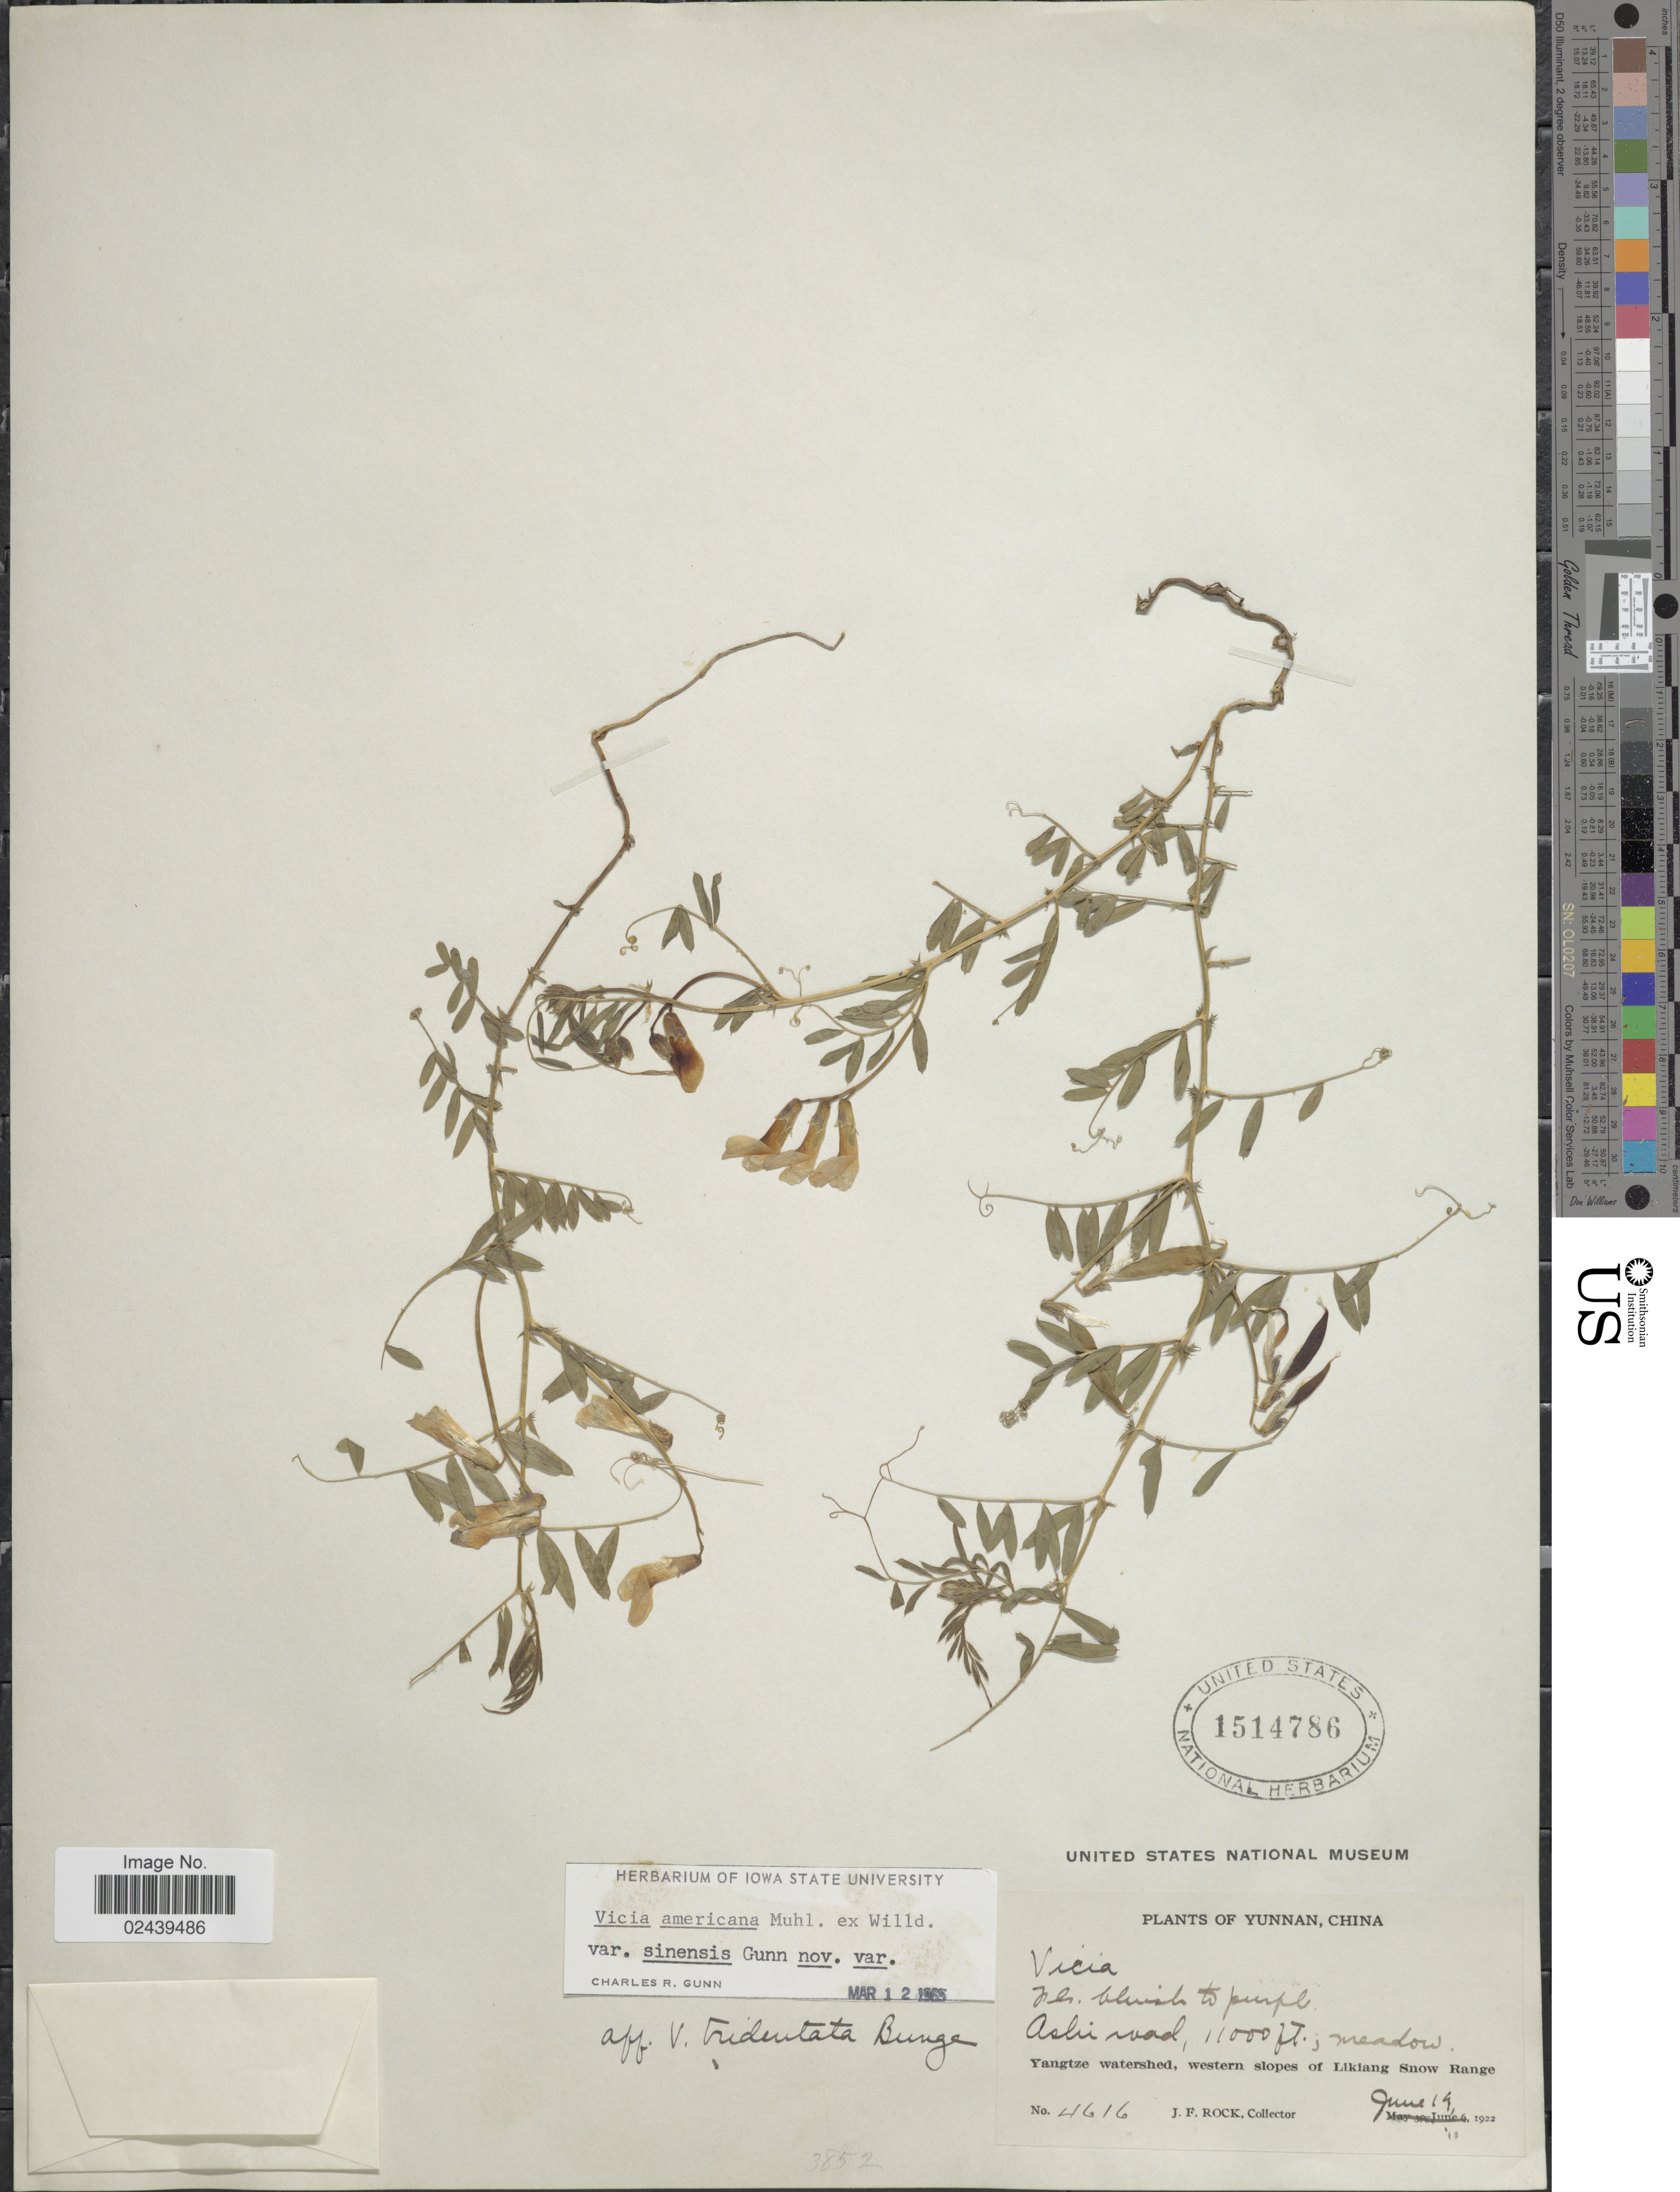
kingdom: Plantae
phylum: Tracheophyta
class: Magnoliopsida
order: Fabales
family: Fabaceae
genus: Vicia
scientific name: Vicia americana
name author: Muhl. ex Willd.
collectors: J. Rock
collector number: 4616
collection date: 1922-06-19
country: China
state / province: Yunnan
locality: Yunnan, China, Ashi road, Yangtze watershed, western slopes of Likiang Snow Range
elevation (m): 3353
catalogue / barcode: US 1514786